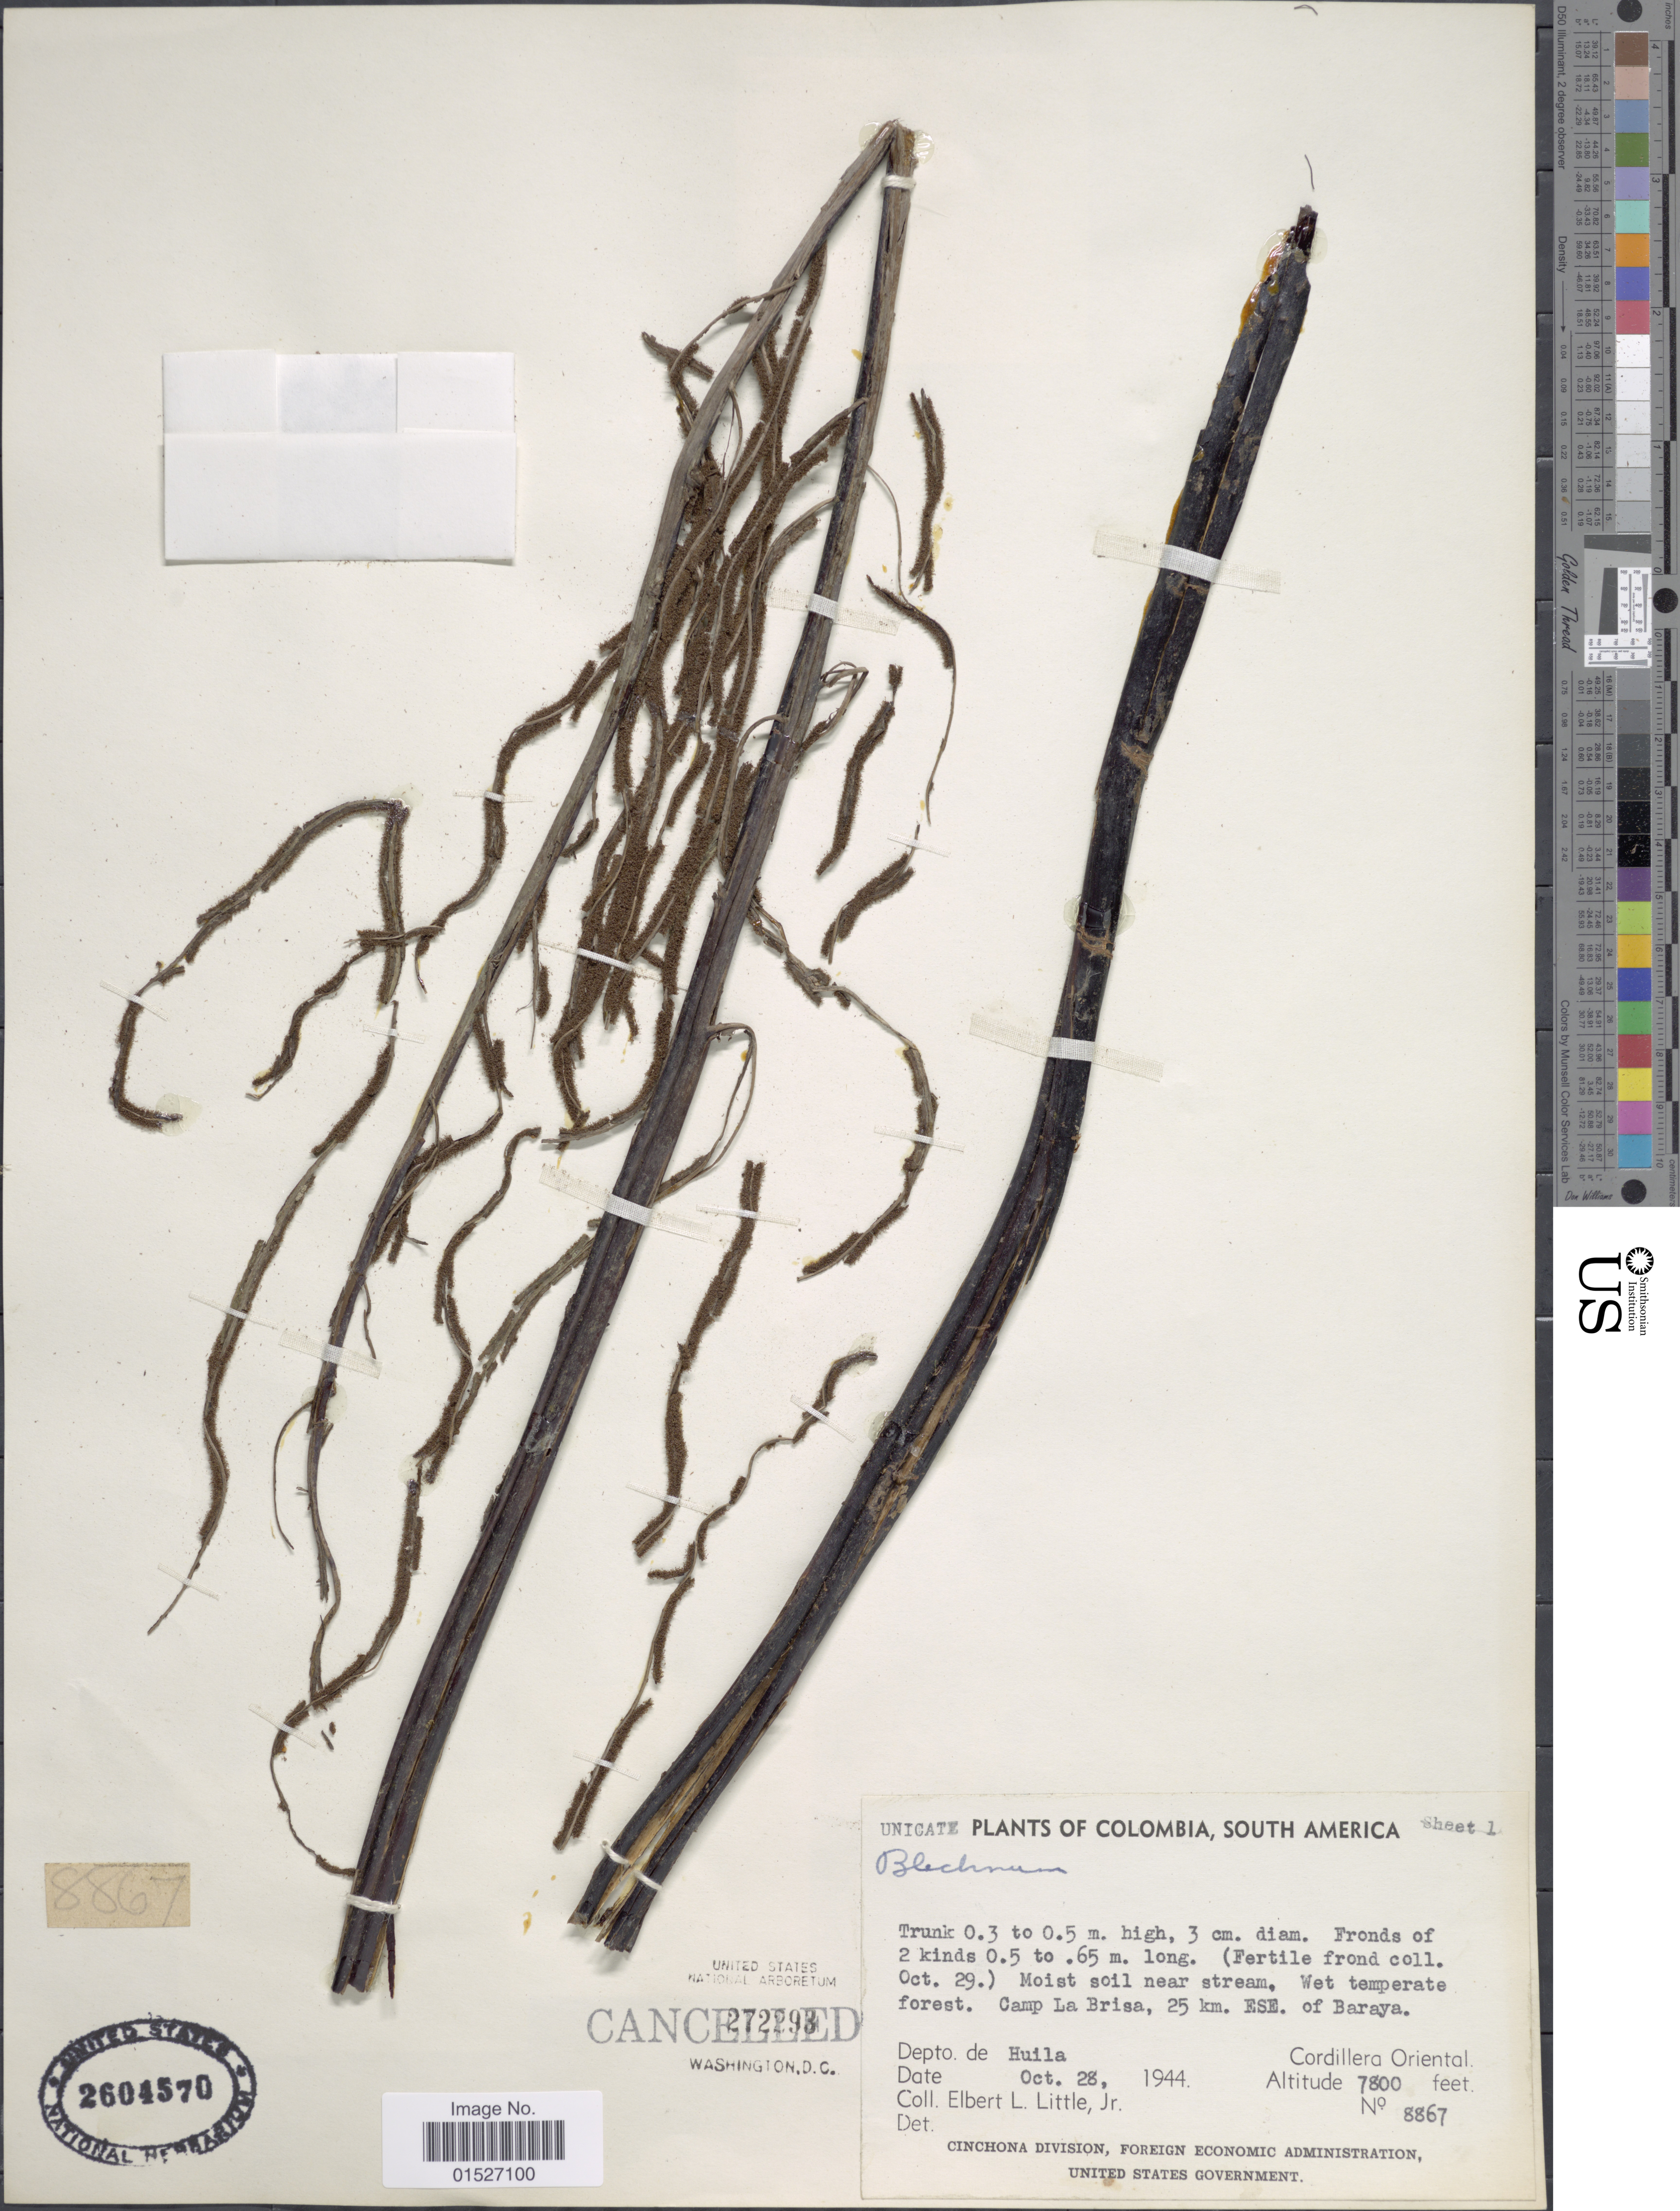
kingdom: Plantae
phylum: Tracheophyta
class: Polypodiopsida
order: Polypodiales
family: Blechnaceae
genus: Blechnum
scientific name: Blechnum sp.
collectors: E. L. Little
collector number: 8867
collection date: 1944-10-28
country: Colombia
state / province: Huila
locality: Camp La Brisa, 25 km. ESE. of Baraya. Depto. de Huila. Cordillera Oriental.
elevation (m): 2377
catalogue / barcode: US 2604570